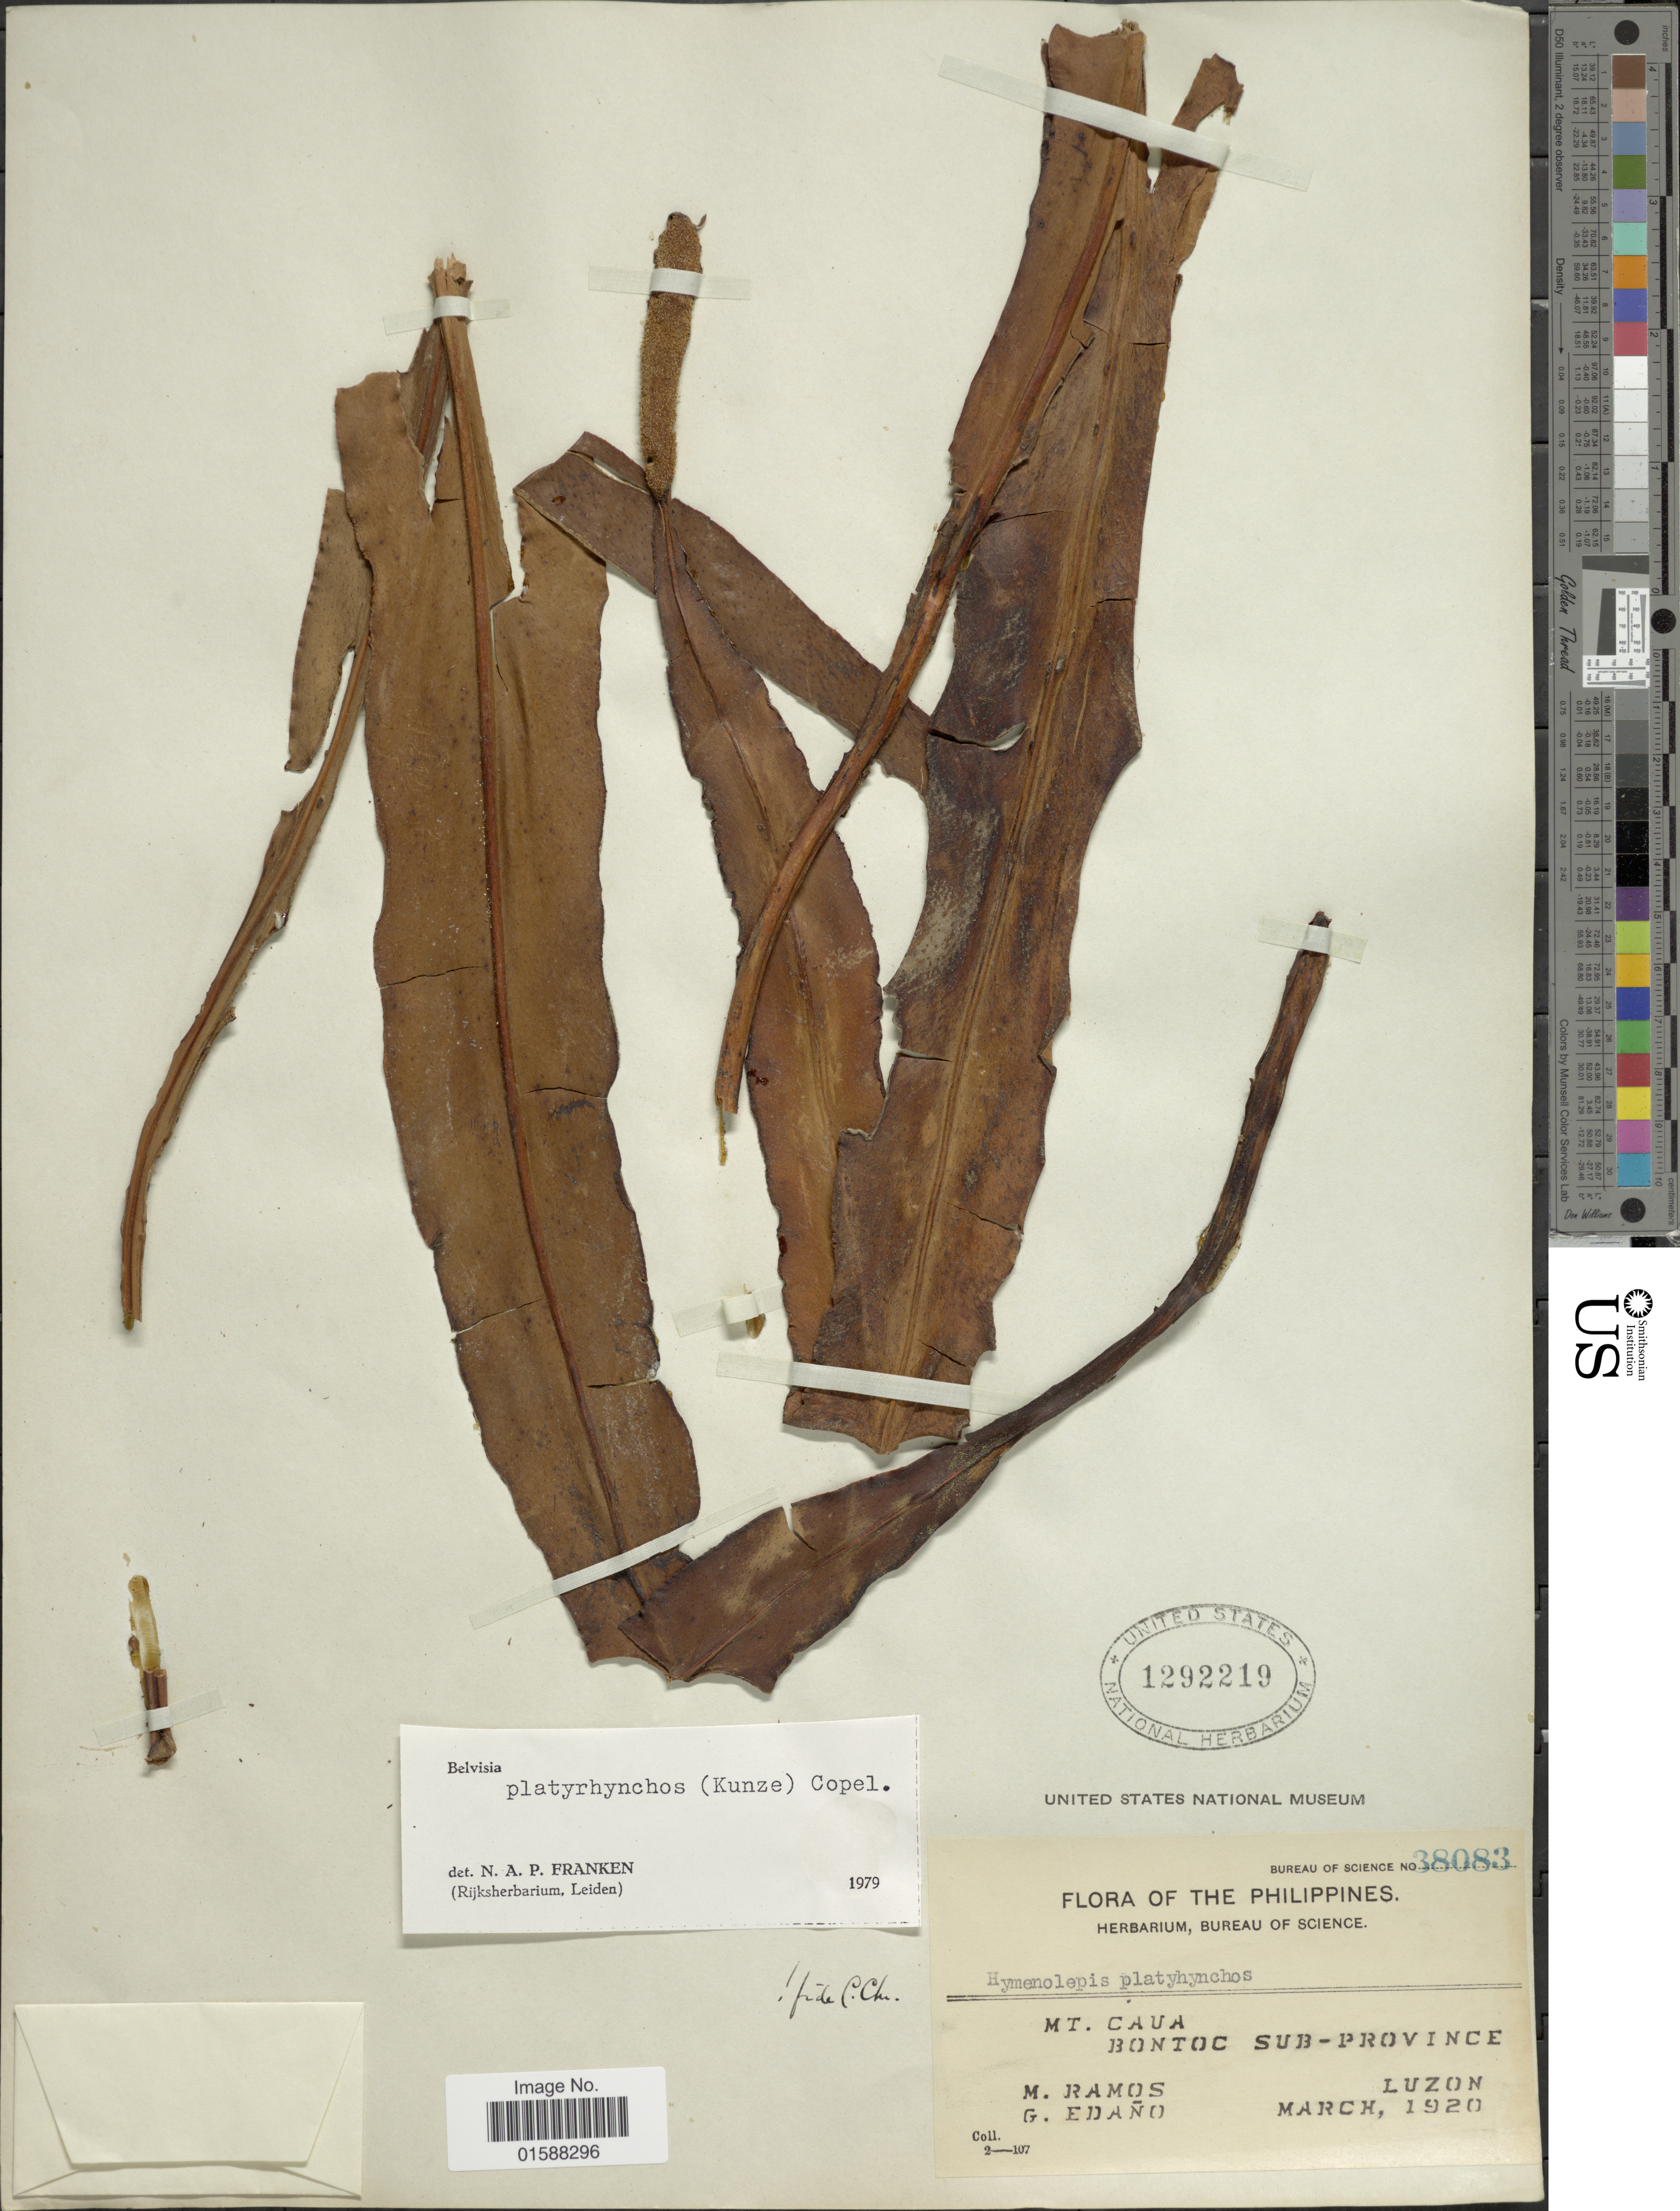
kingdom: Plantae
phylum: Tracheophyta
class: Polypodiopsida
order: Polypodiales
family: Polypodiaceae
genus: Lepisorus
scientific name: Lepisorus platyrhynchos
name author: (J. Sm. ex Kunze) Li S. Wang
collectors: M. Ramos & G. Edaño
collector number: Bureau of Science 38083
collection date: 1920-03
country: Philippines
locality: Mt. Caua. Bontoc Sub-Province. Luzon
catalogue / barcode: US 1292219